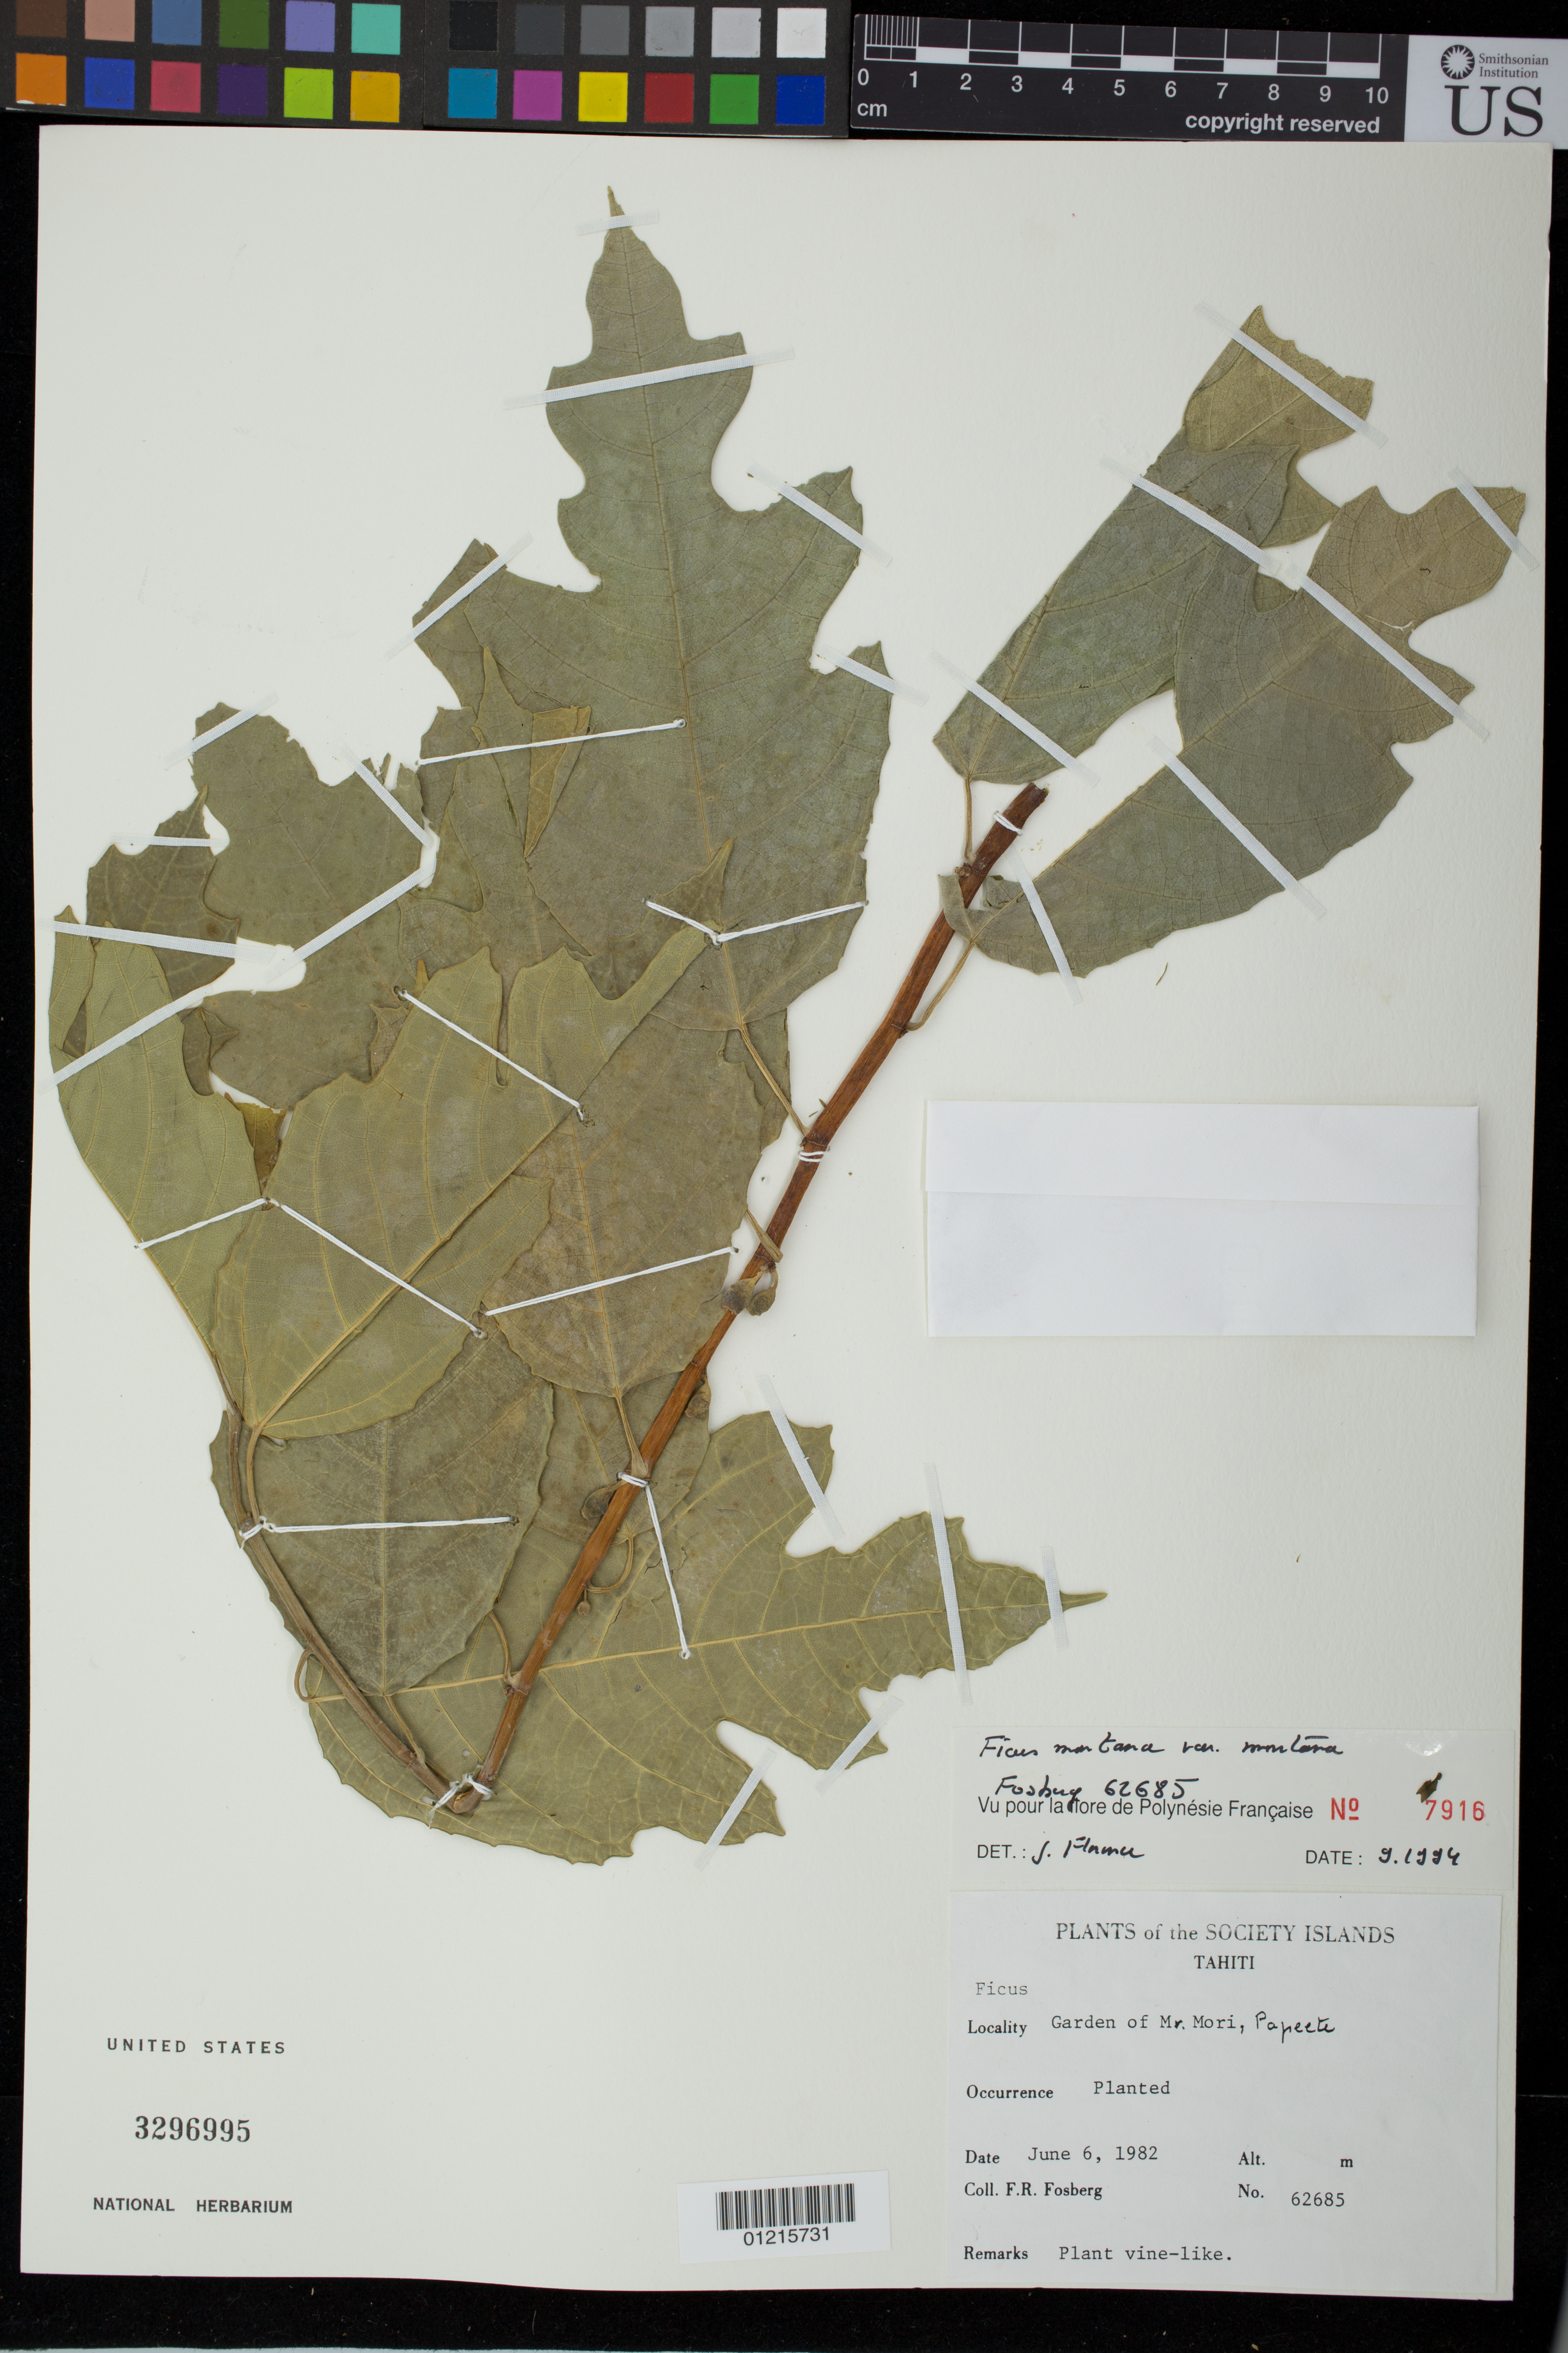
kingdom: Plantae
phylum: Tracheophyta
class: Magnoliopsida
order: Rosales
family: Moraceae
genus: Ficus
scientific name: Ficus montana var. montana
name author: Burm. f.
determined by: Florence, J.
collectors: F. R. Fosberg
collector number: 62685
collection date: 1982-06-06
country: French Polynesia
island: Tahiti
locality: Garden of Mr. Mori, Papeete.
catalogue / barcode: US 3296995